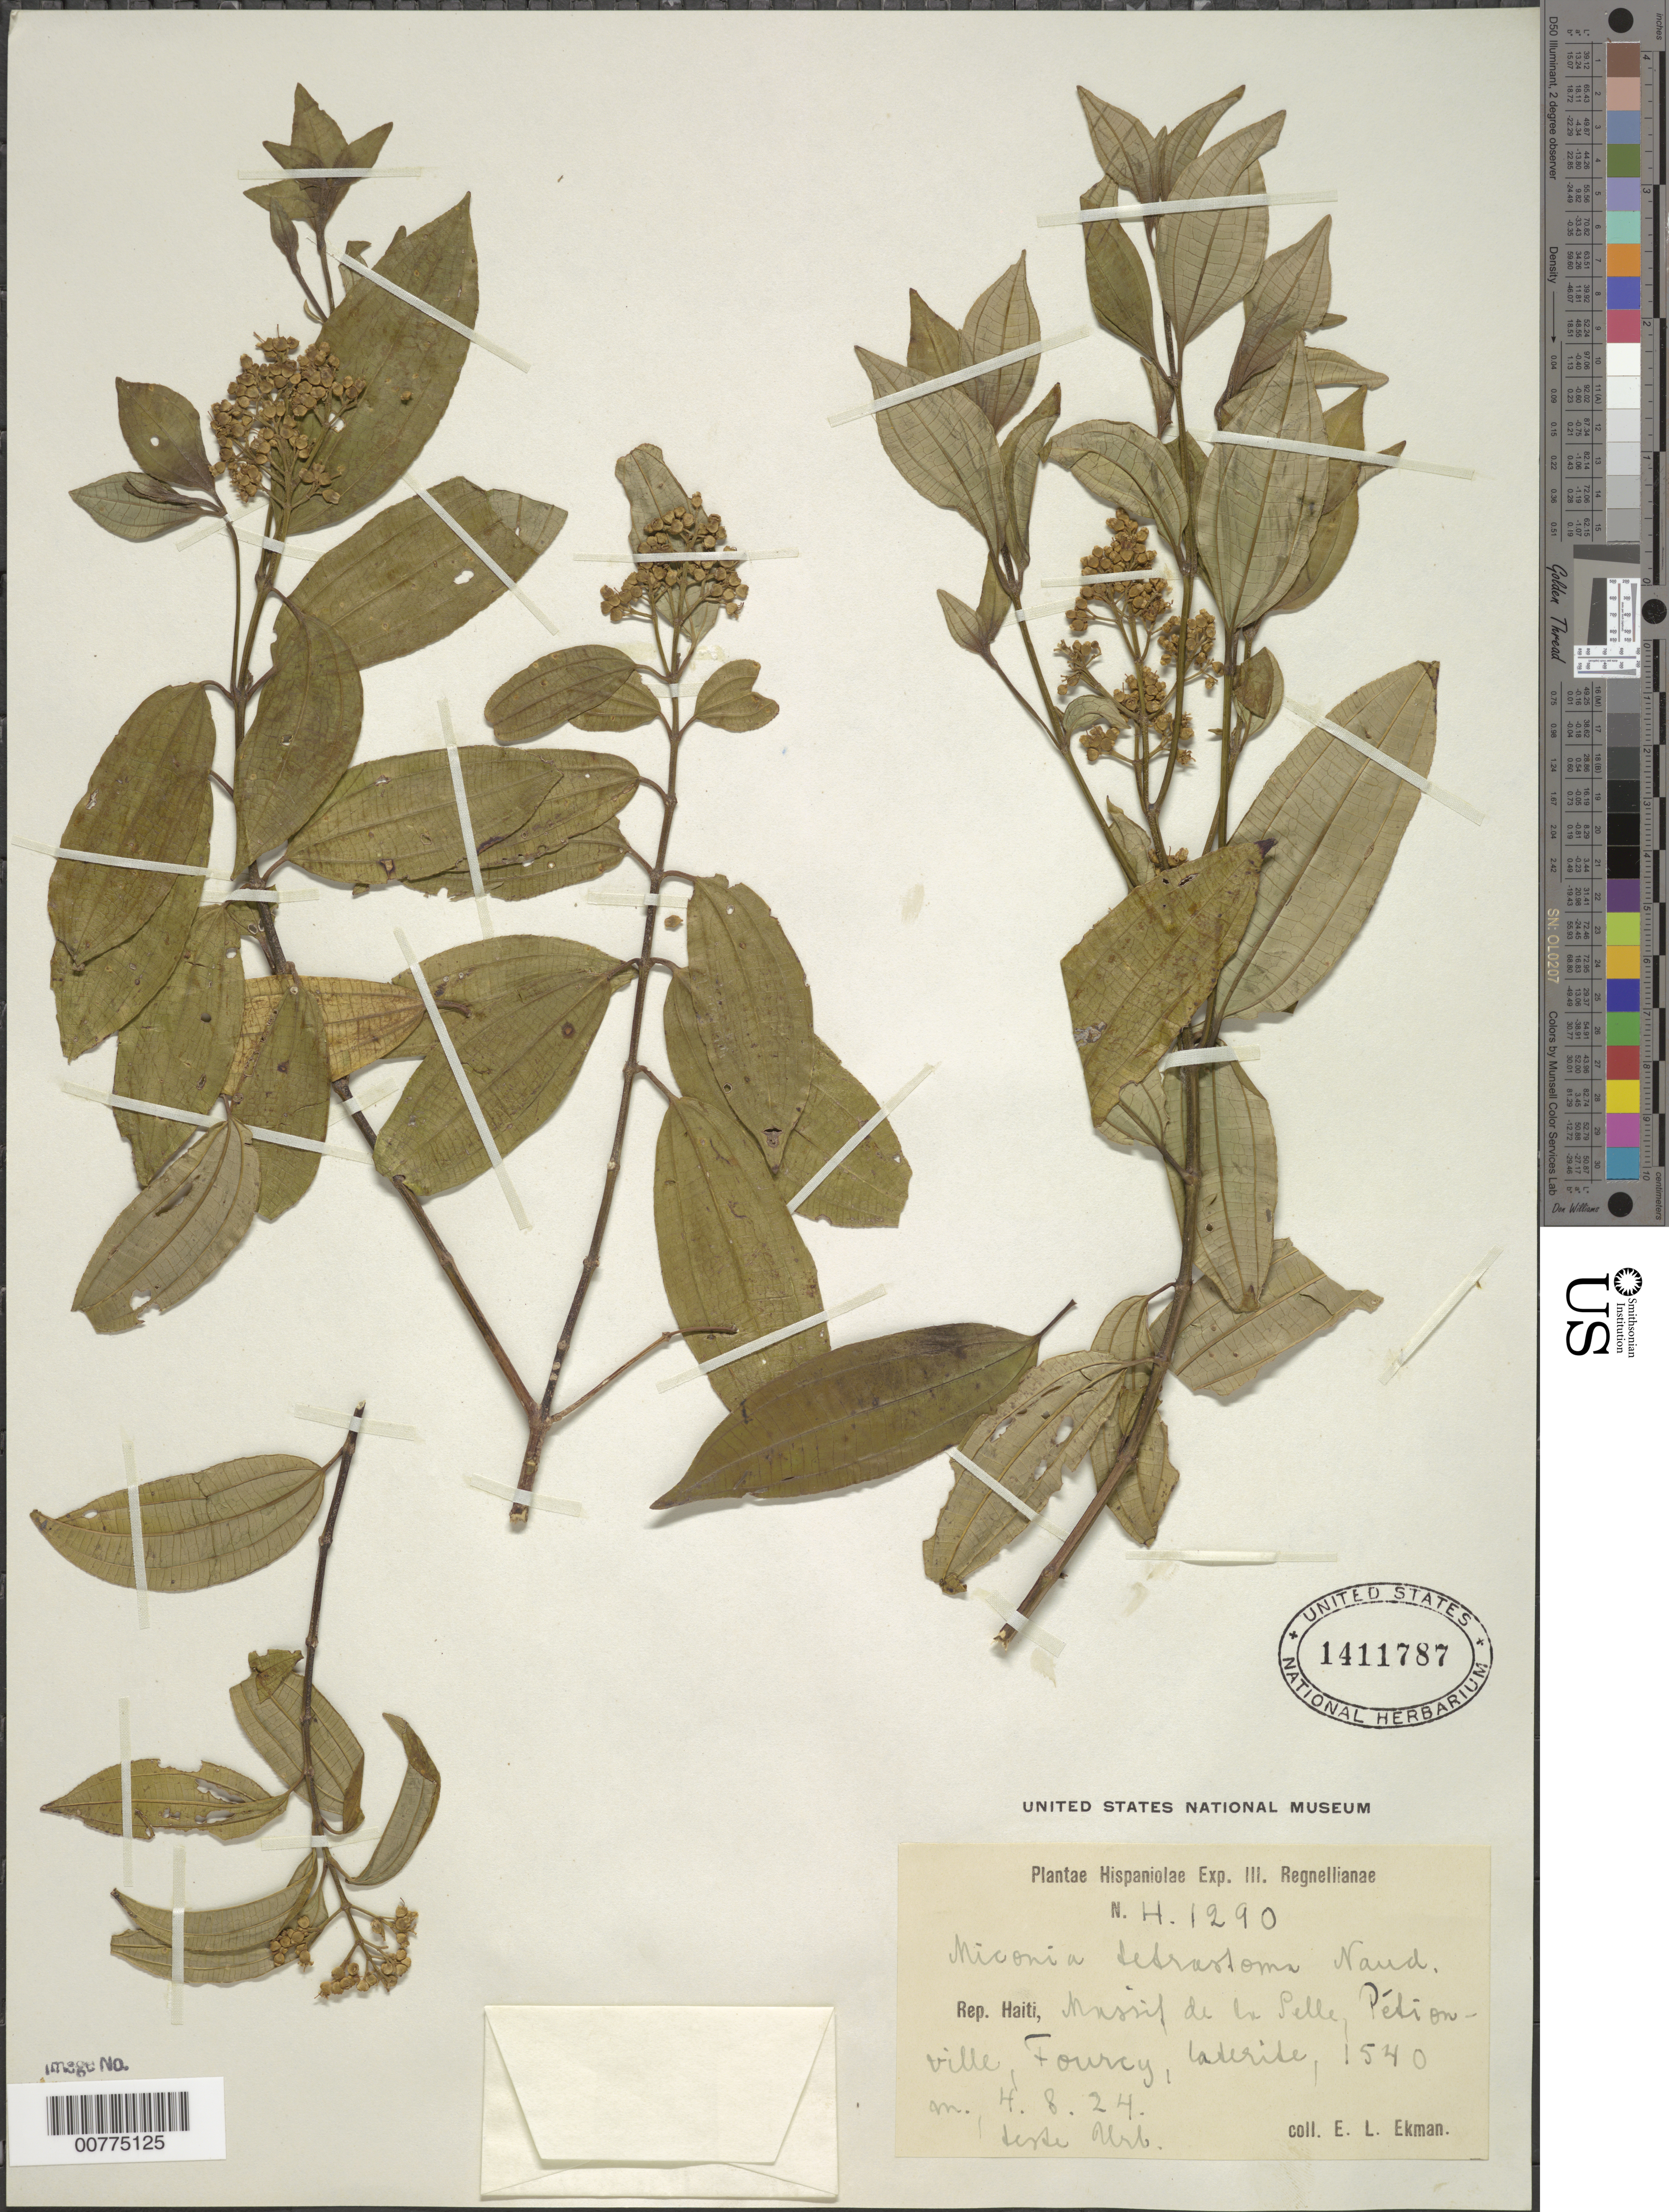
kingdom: Plantae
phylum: Tracheophyta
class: Magnoliopsida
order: Myrtales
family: Melastomataceae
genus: Miconia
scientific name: Miconia tetrastoma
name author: Naudin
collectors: E. L. Ekman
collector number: H 1290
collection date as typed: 04 Aug 1924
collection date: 1924-08-04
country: Haiti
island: Hispaniola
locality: Massif de la Selle, Pétionville, Fourcy.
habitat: Laterite.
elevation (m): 1540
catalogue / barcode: US 1411787